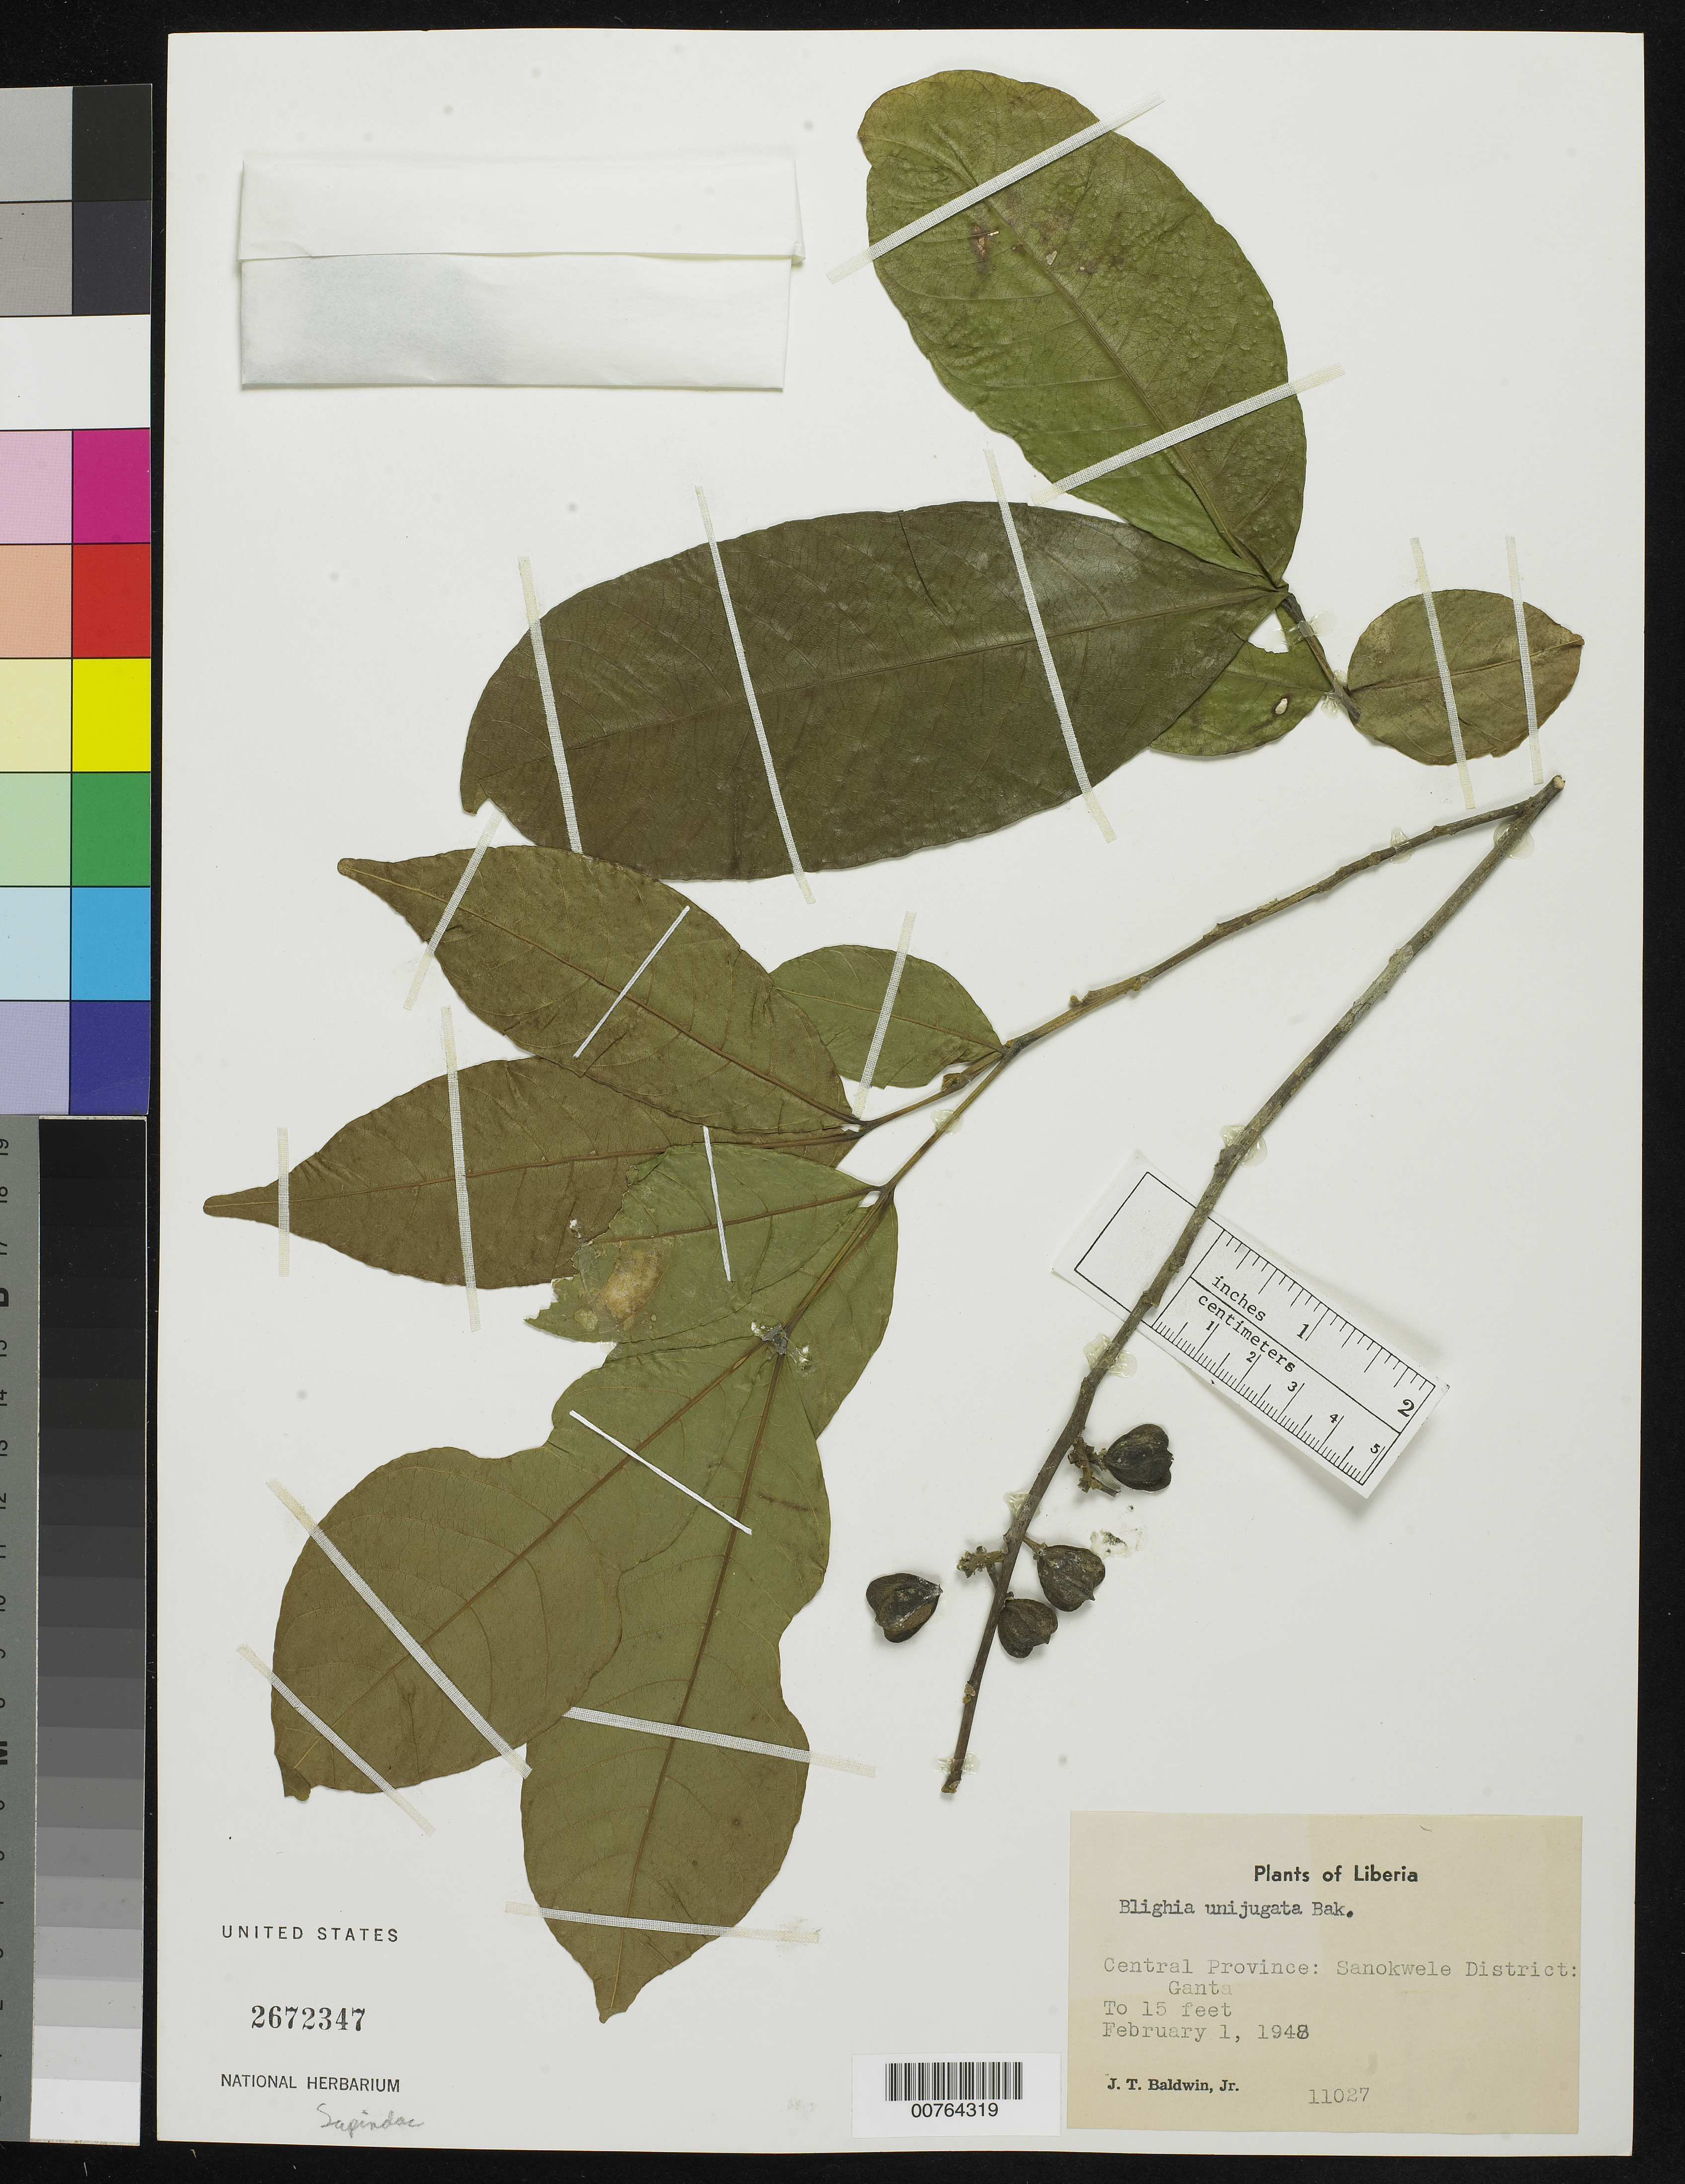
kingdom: Plantae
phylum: Tracheophyta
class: Magnoliopsida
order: Sapindales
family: Sapindaceae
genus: Blighia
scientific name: Blighia unijugata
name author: Baker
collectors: J. T. Baldwin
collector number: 11027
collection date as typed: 01 Feb 1948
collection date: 1948-02-01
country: Liberia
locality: Central Province: Sanokwele District: Ganta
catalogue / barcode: US 2672347